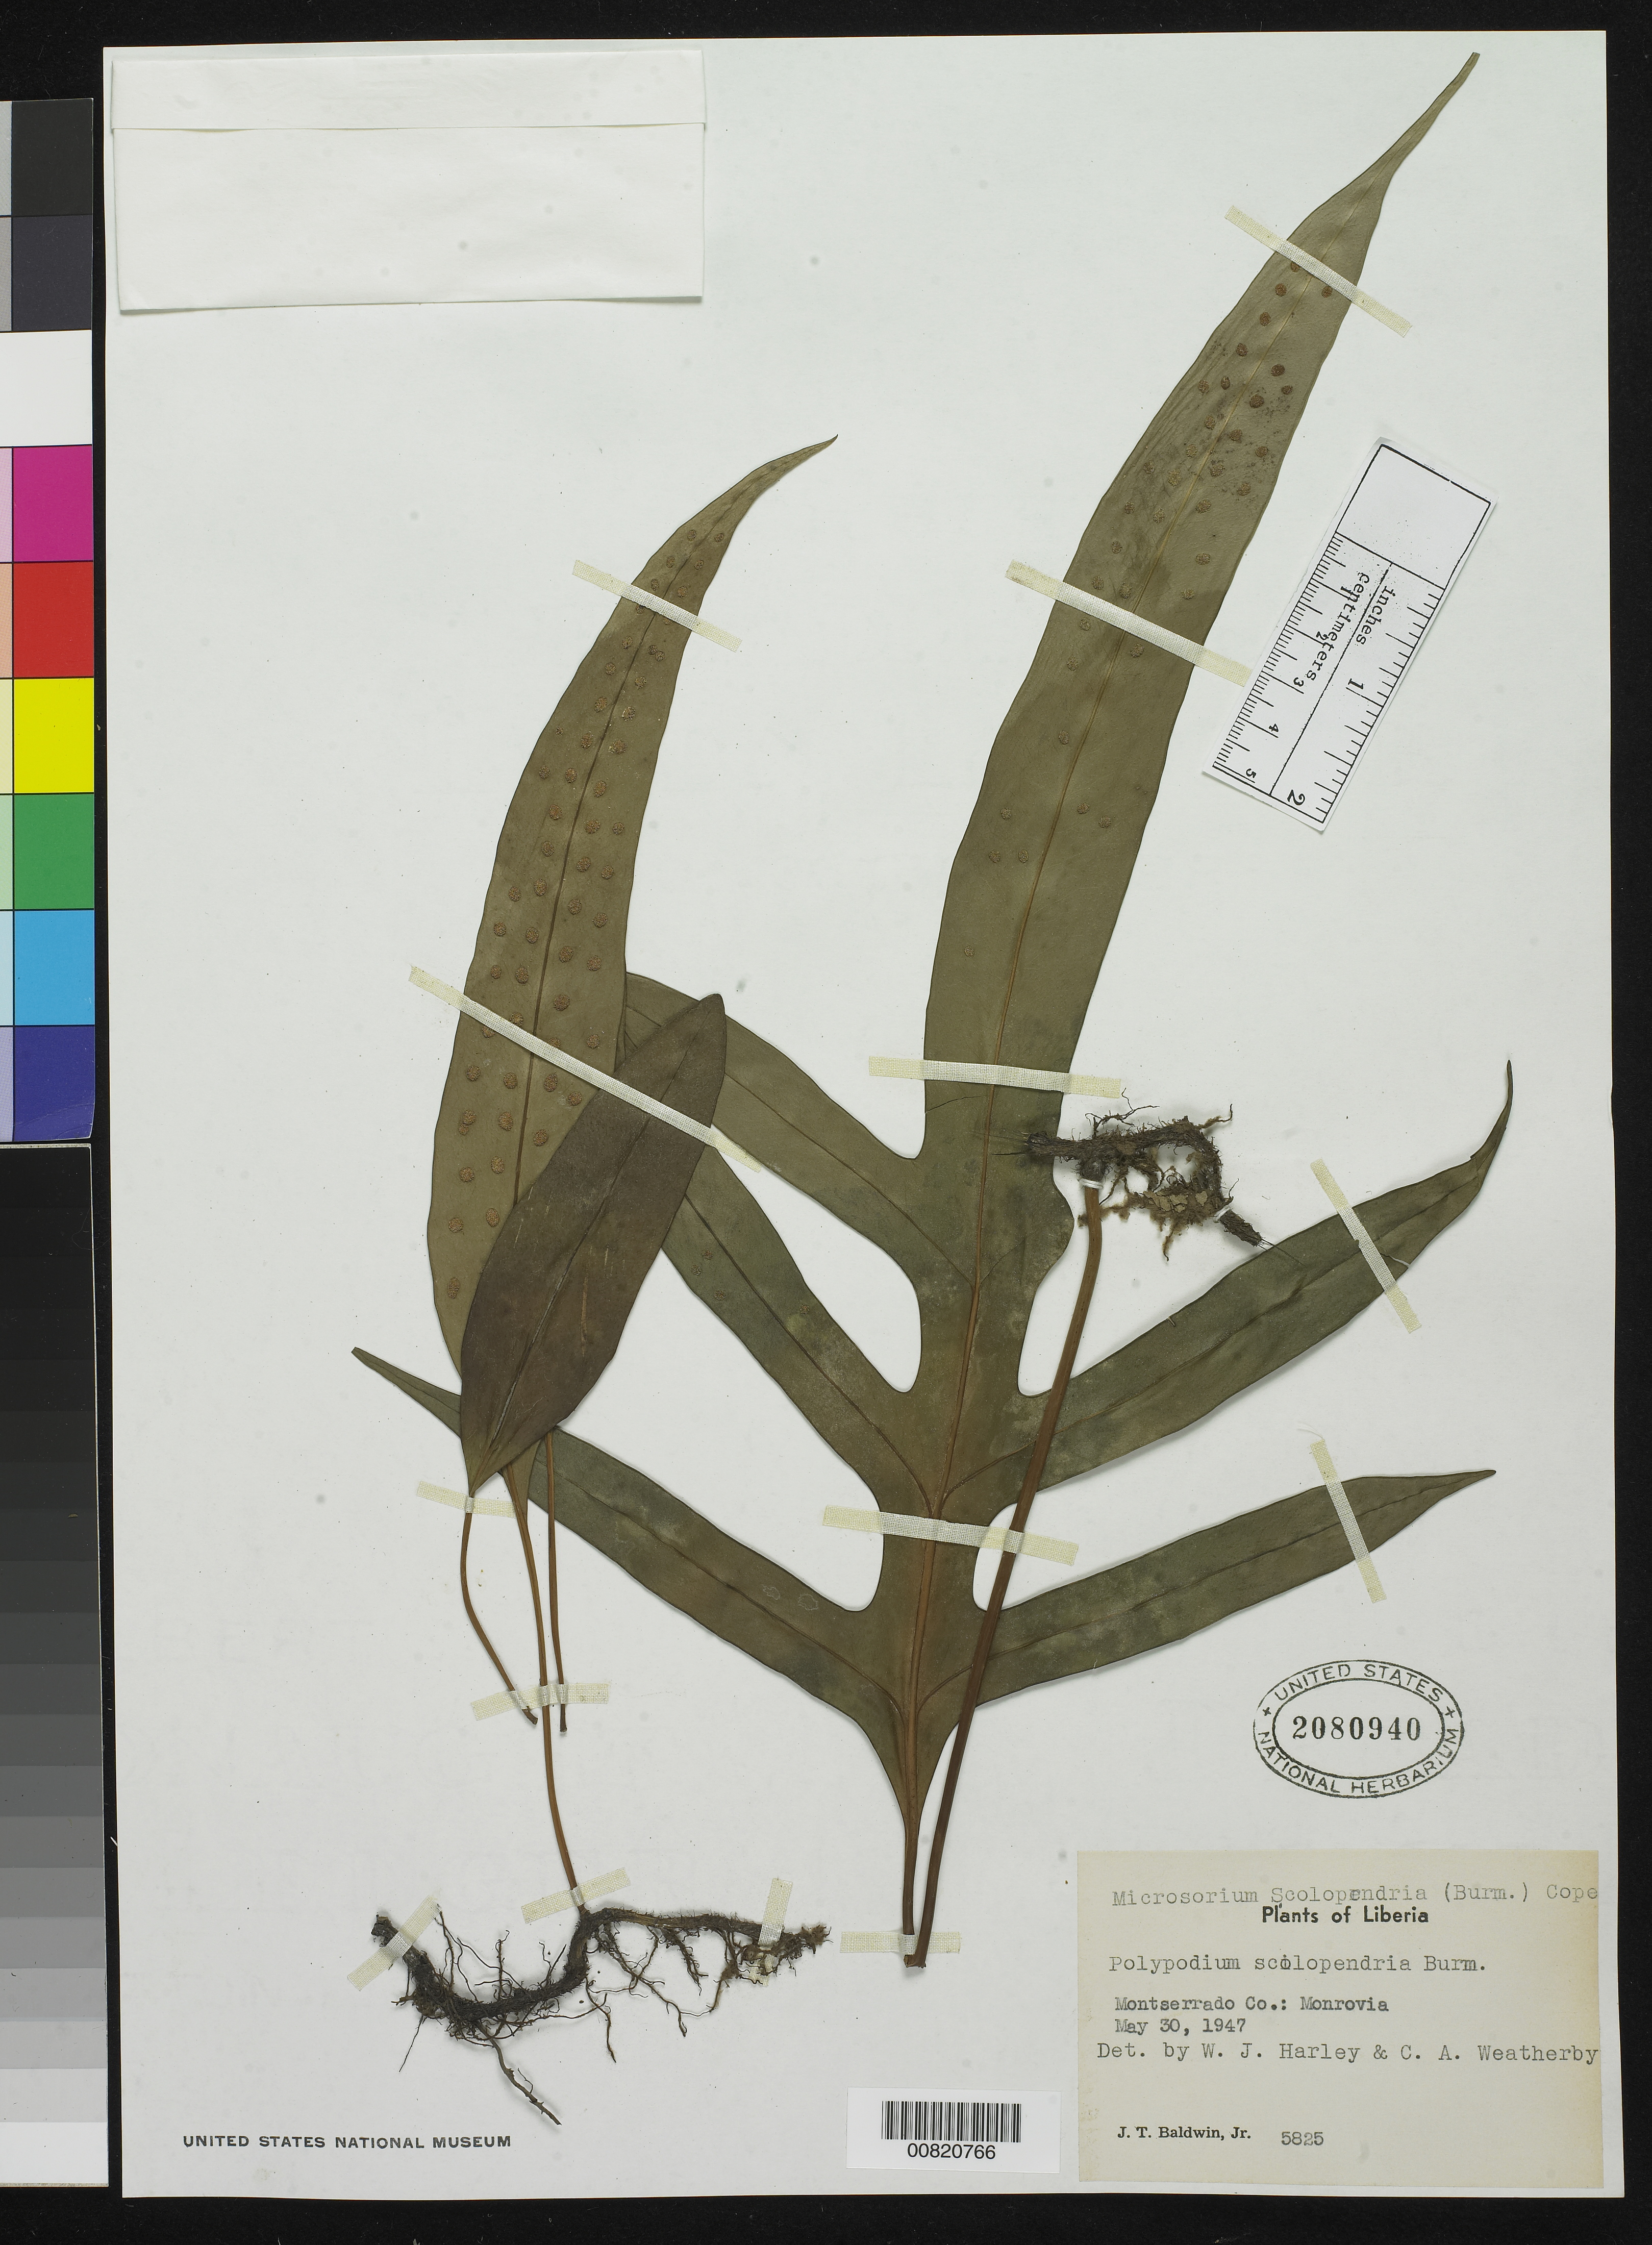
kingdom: Plantae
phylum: Tracheophyta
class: Polypodiopsida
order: Polypodiales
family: Polypodiaceae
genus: Polypodium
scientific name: Polypodium scolopendria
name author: Burm. f.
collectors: J. T. Baldwin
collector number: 5825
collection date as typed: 30 May 1947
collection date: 1947-05-30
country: Liberia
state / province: Montserrado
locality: Monrovia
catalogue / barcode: US 2080940